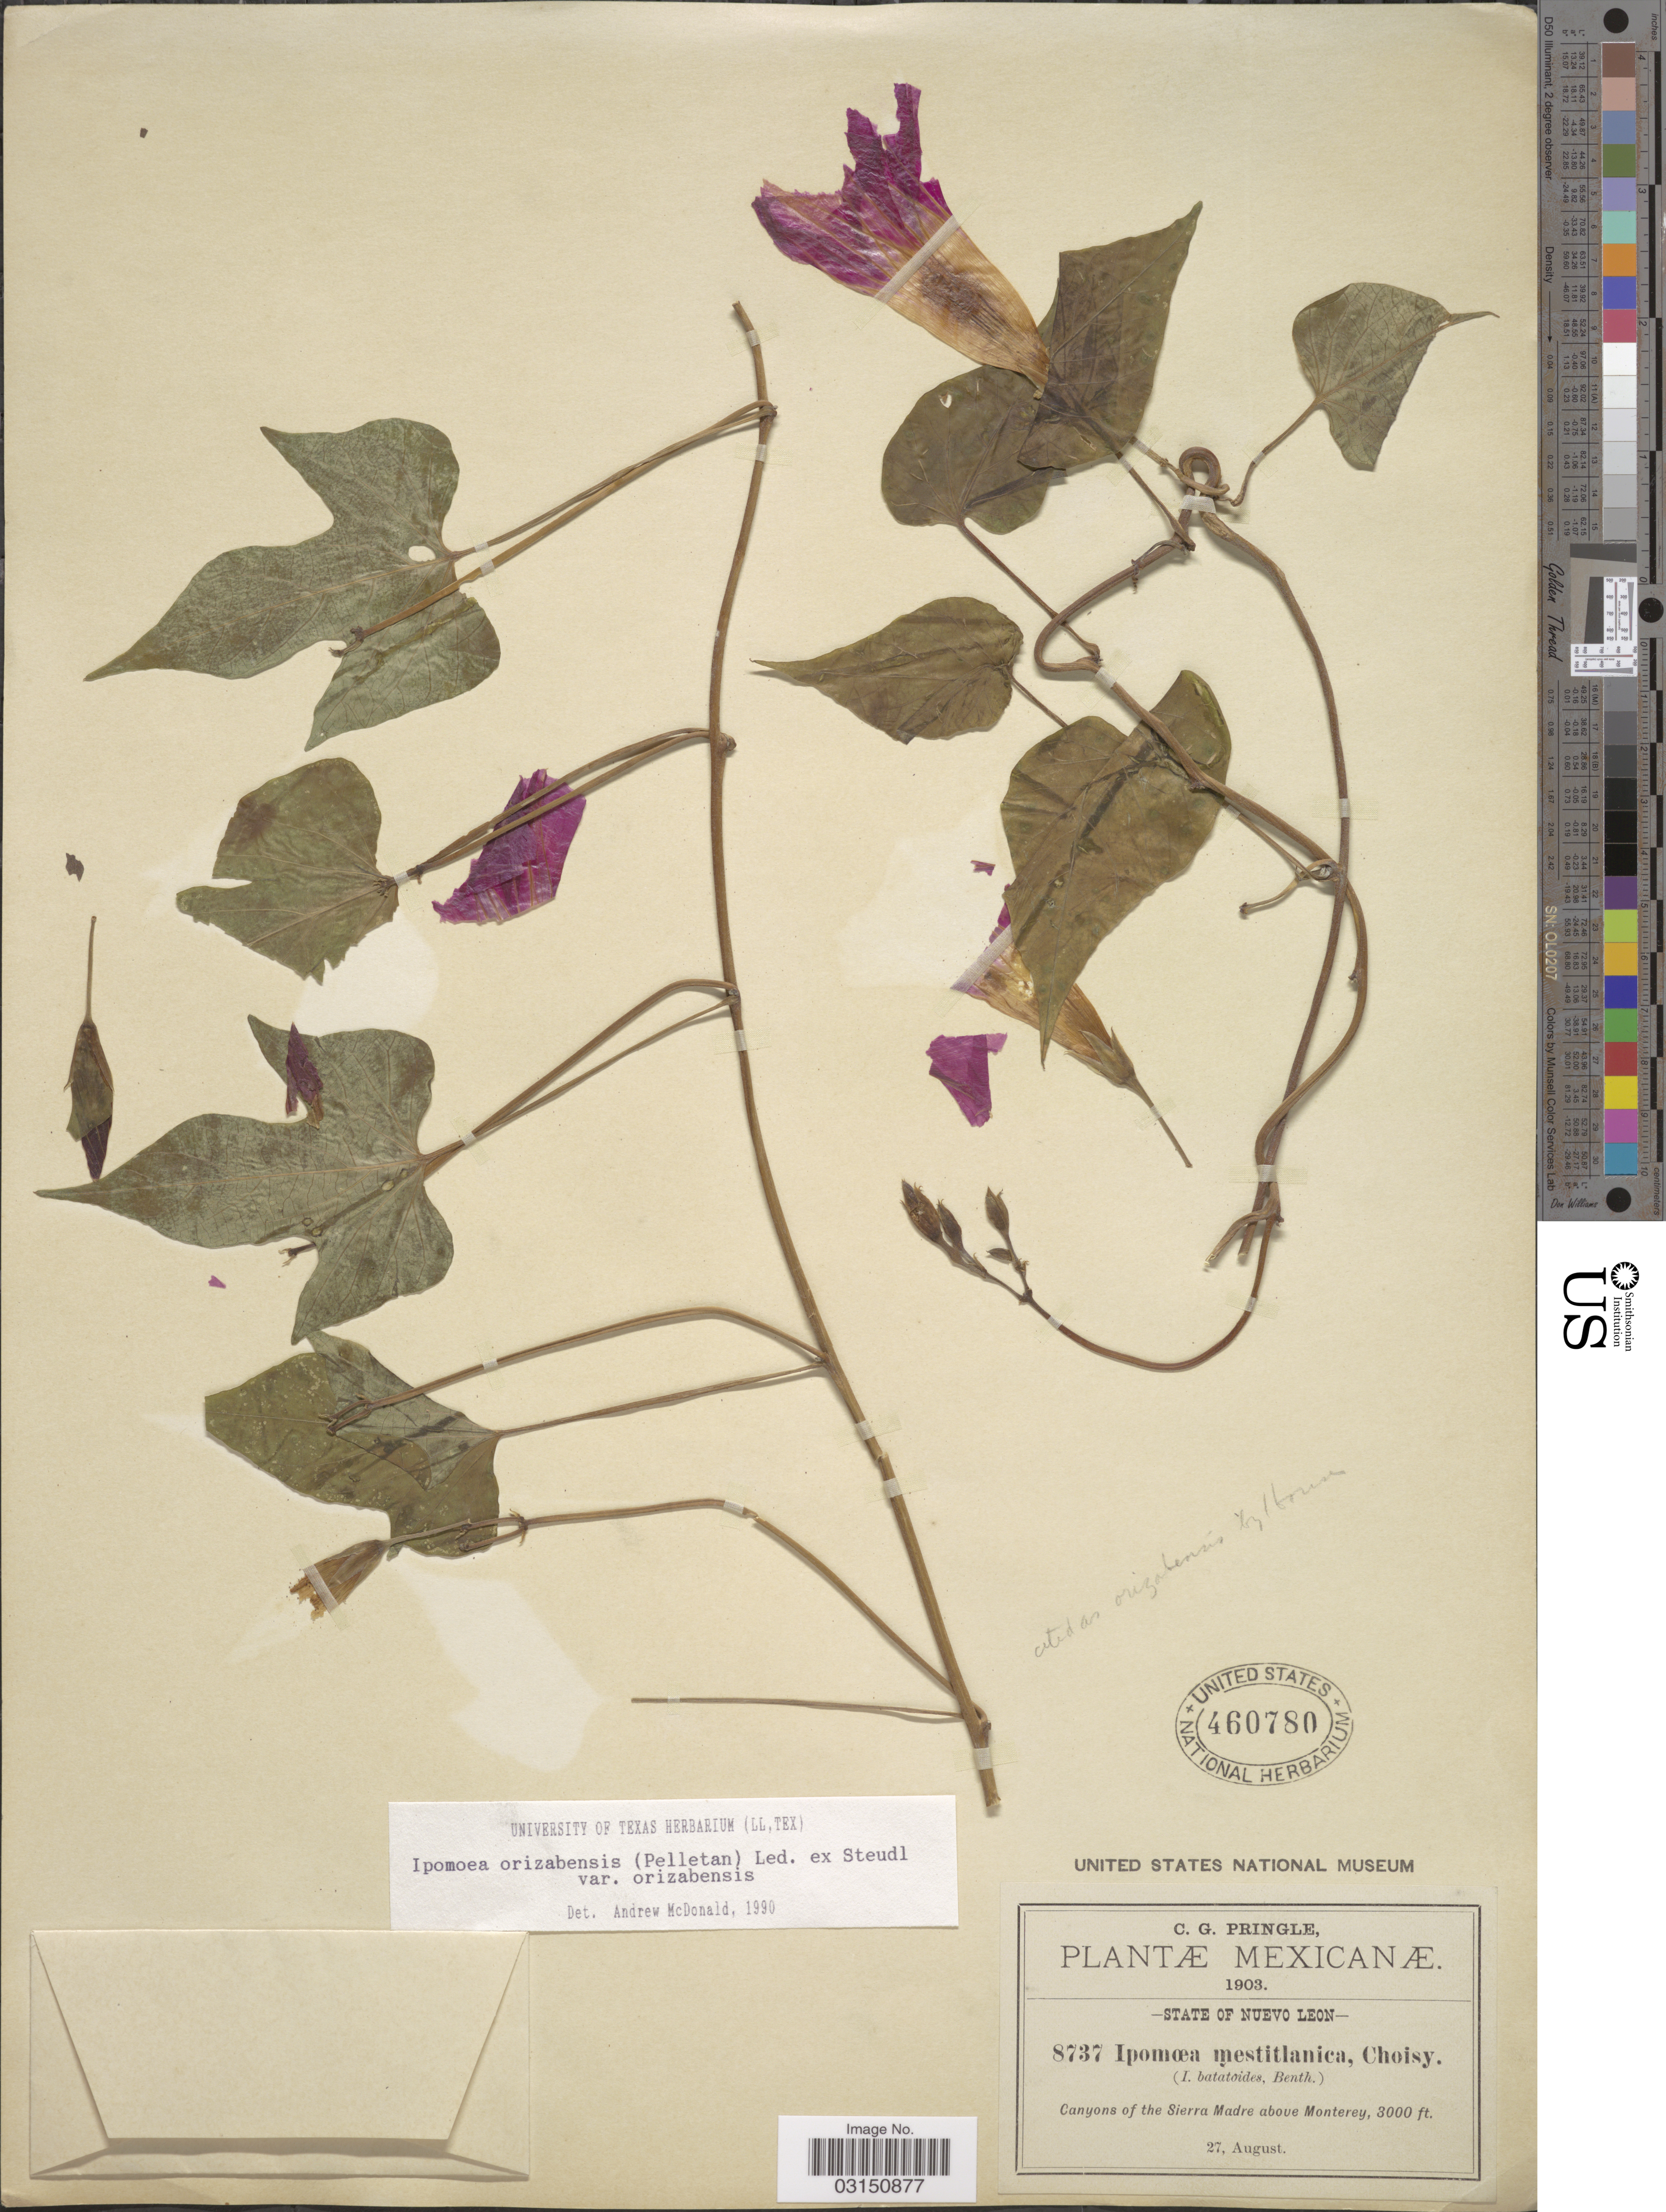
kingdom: Plantae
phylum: Tracheophyta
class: Magnoliopsida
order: Solanales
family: Convolvulaceae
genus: Ipomoea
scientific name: Ipomoea orizabensis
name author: (G. Pelletan) Ledeb. ex Steud.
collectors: C. G. Pringle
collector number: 8737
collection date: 1903-08-27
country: Mexico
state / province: Nuevo León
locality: Canyons of the Sierra Madre above Monterey.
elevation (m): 914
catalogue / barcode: US 460780